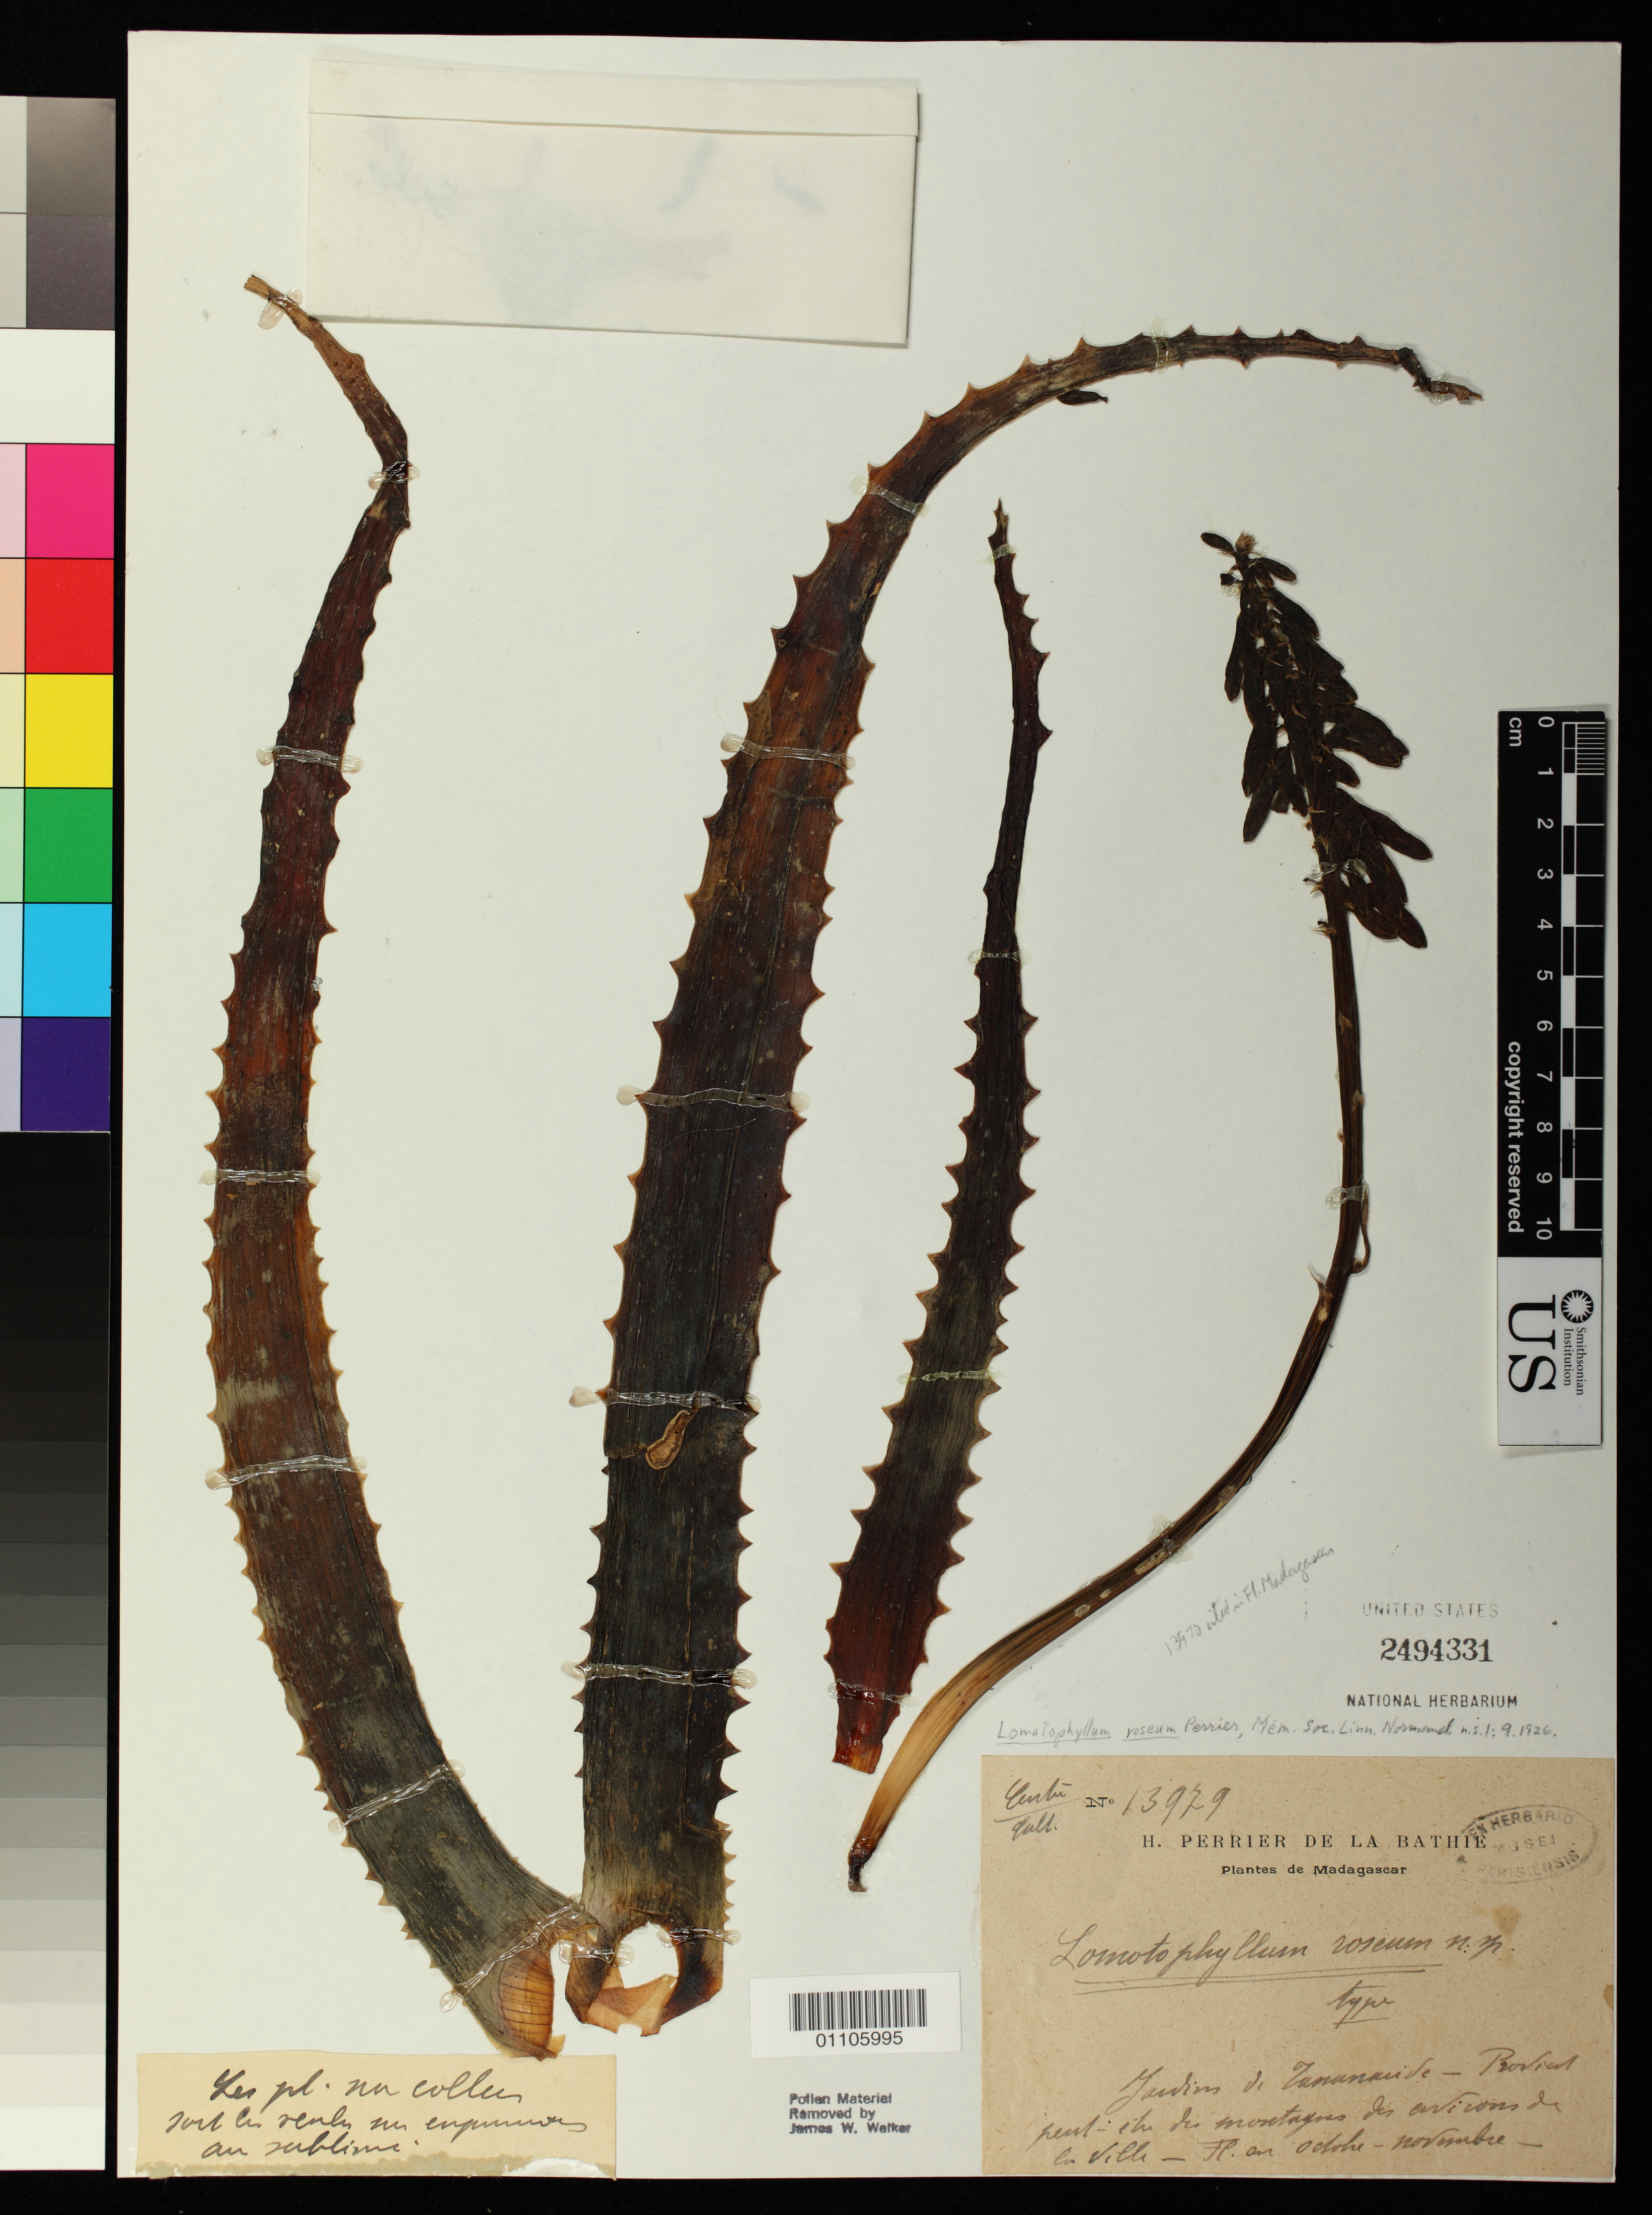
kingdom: Plantae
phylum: Tracheophyta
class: Liliopsida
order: Asparagales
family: Asphodelaceae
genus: Lomatophyllum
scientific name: Lomatophyllum roseum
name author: H. Perrier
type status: Syntype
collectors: H. Perrier de la Bâthie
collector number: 13979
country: Madagascar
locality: Jardin de Tananarive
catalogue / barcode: US 2494331